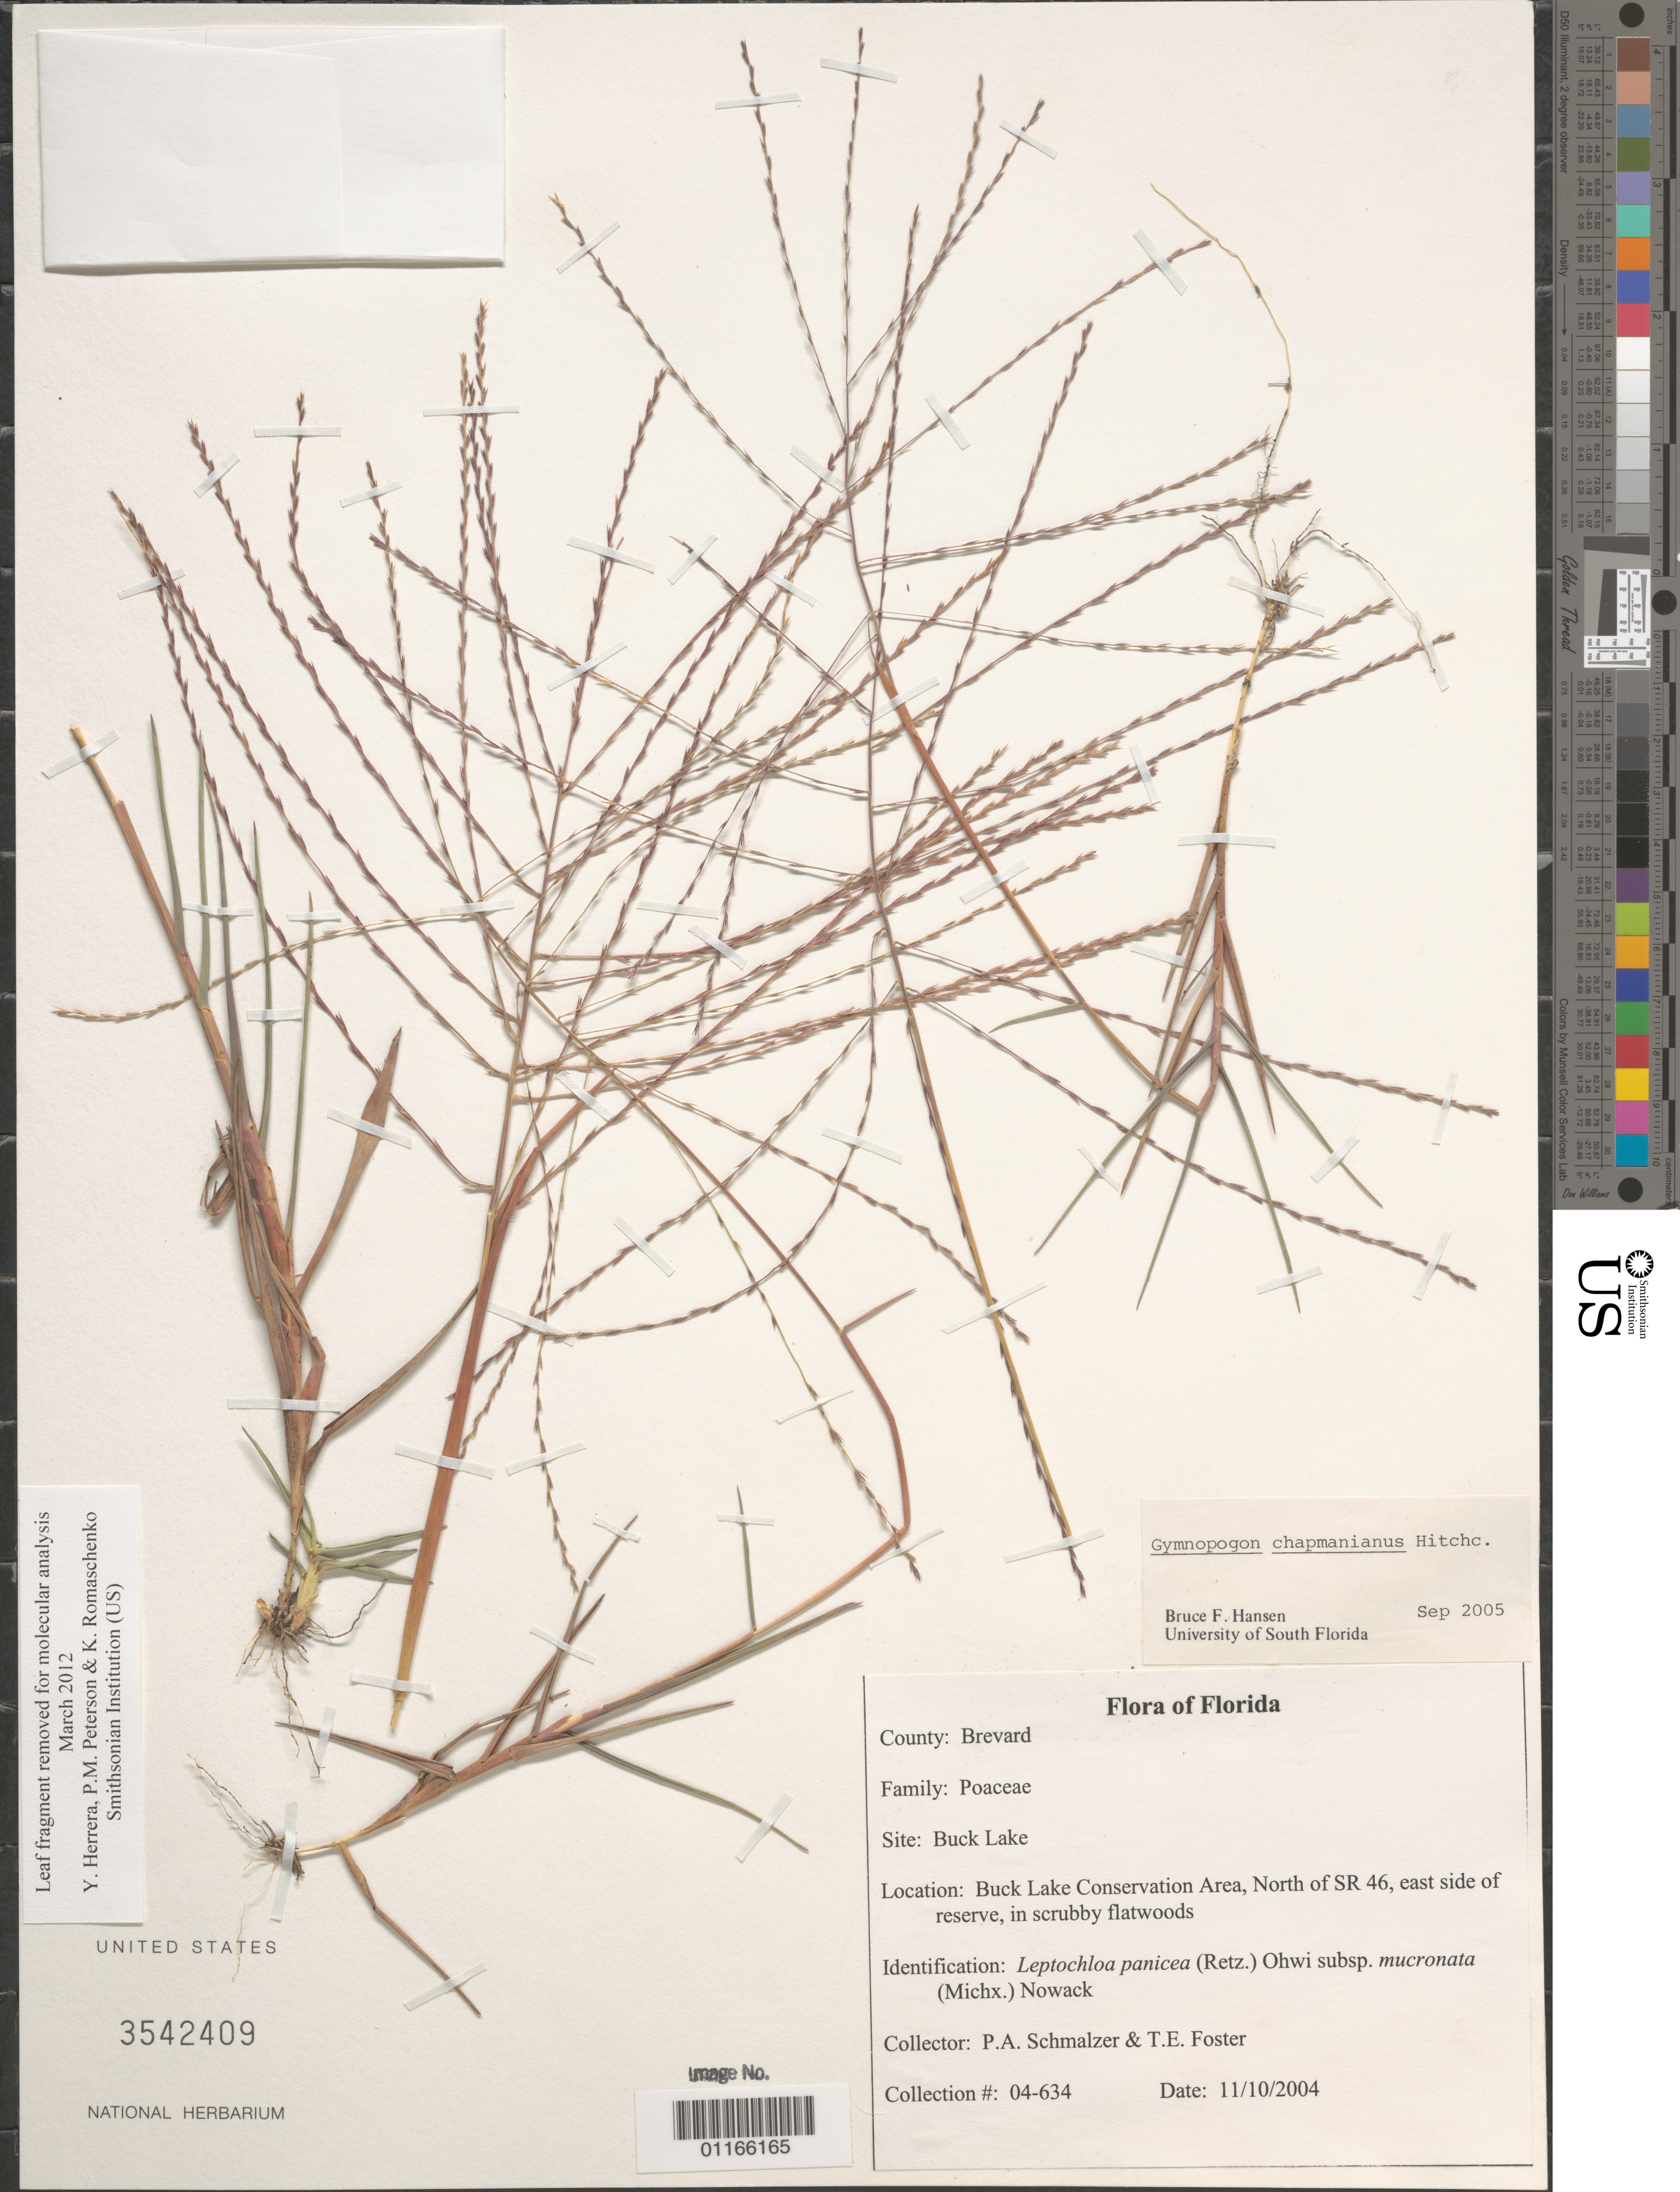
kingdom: Plantae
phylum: Tracheophyta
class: Liliopsida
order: Poales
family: Poaceae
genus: Gymnopogon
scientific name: Gymnopogon chapmanianum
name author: Hitchc.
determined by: Hansen, Bruce F., Curator (USF), University of South Florida (UNITED STATES)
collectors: P. Schmalzer & T. Foster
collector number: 04-634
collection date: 2004-10-11 or 2004-11-10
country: United States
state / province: Florida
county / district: Brevard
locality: Buck Lake Conservation Area, North of SR 46, east side of reserve.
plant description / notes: Leaf fragment removed for molecular analysis March 2012 Y. Herrera, P.M. Peterson & K. Romaschenko Smithsonian Institution (US)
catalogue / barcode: US 3542409